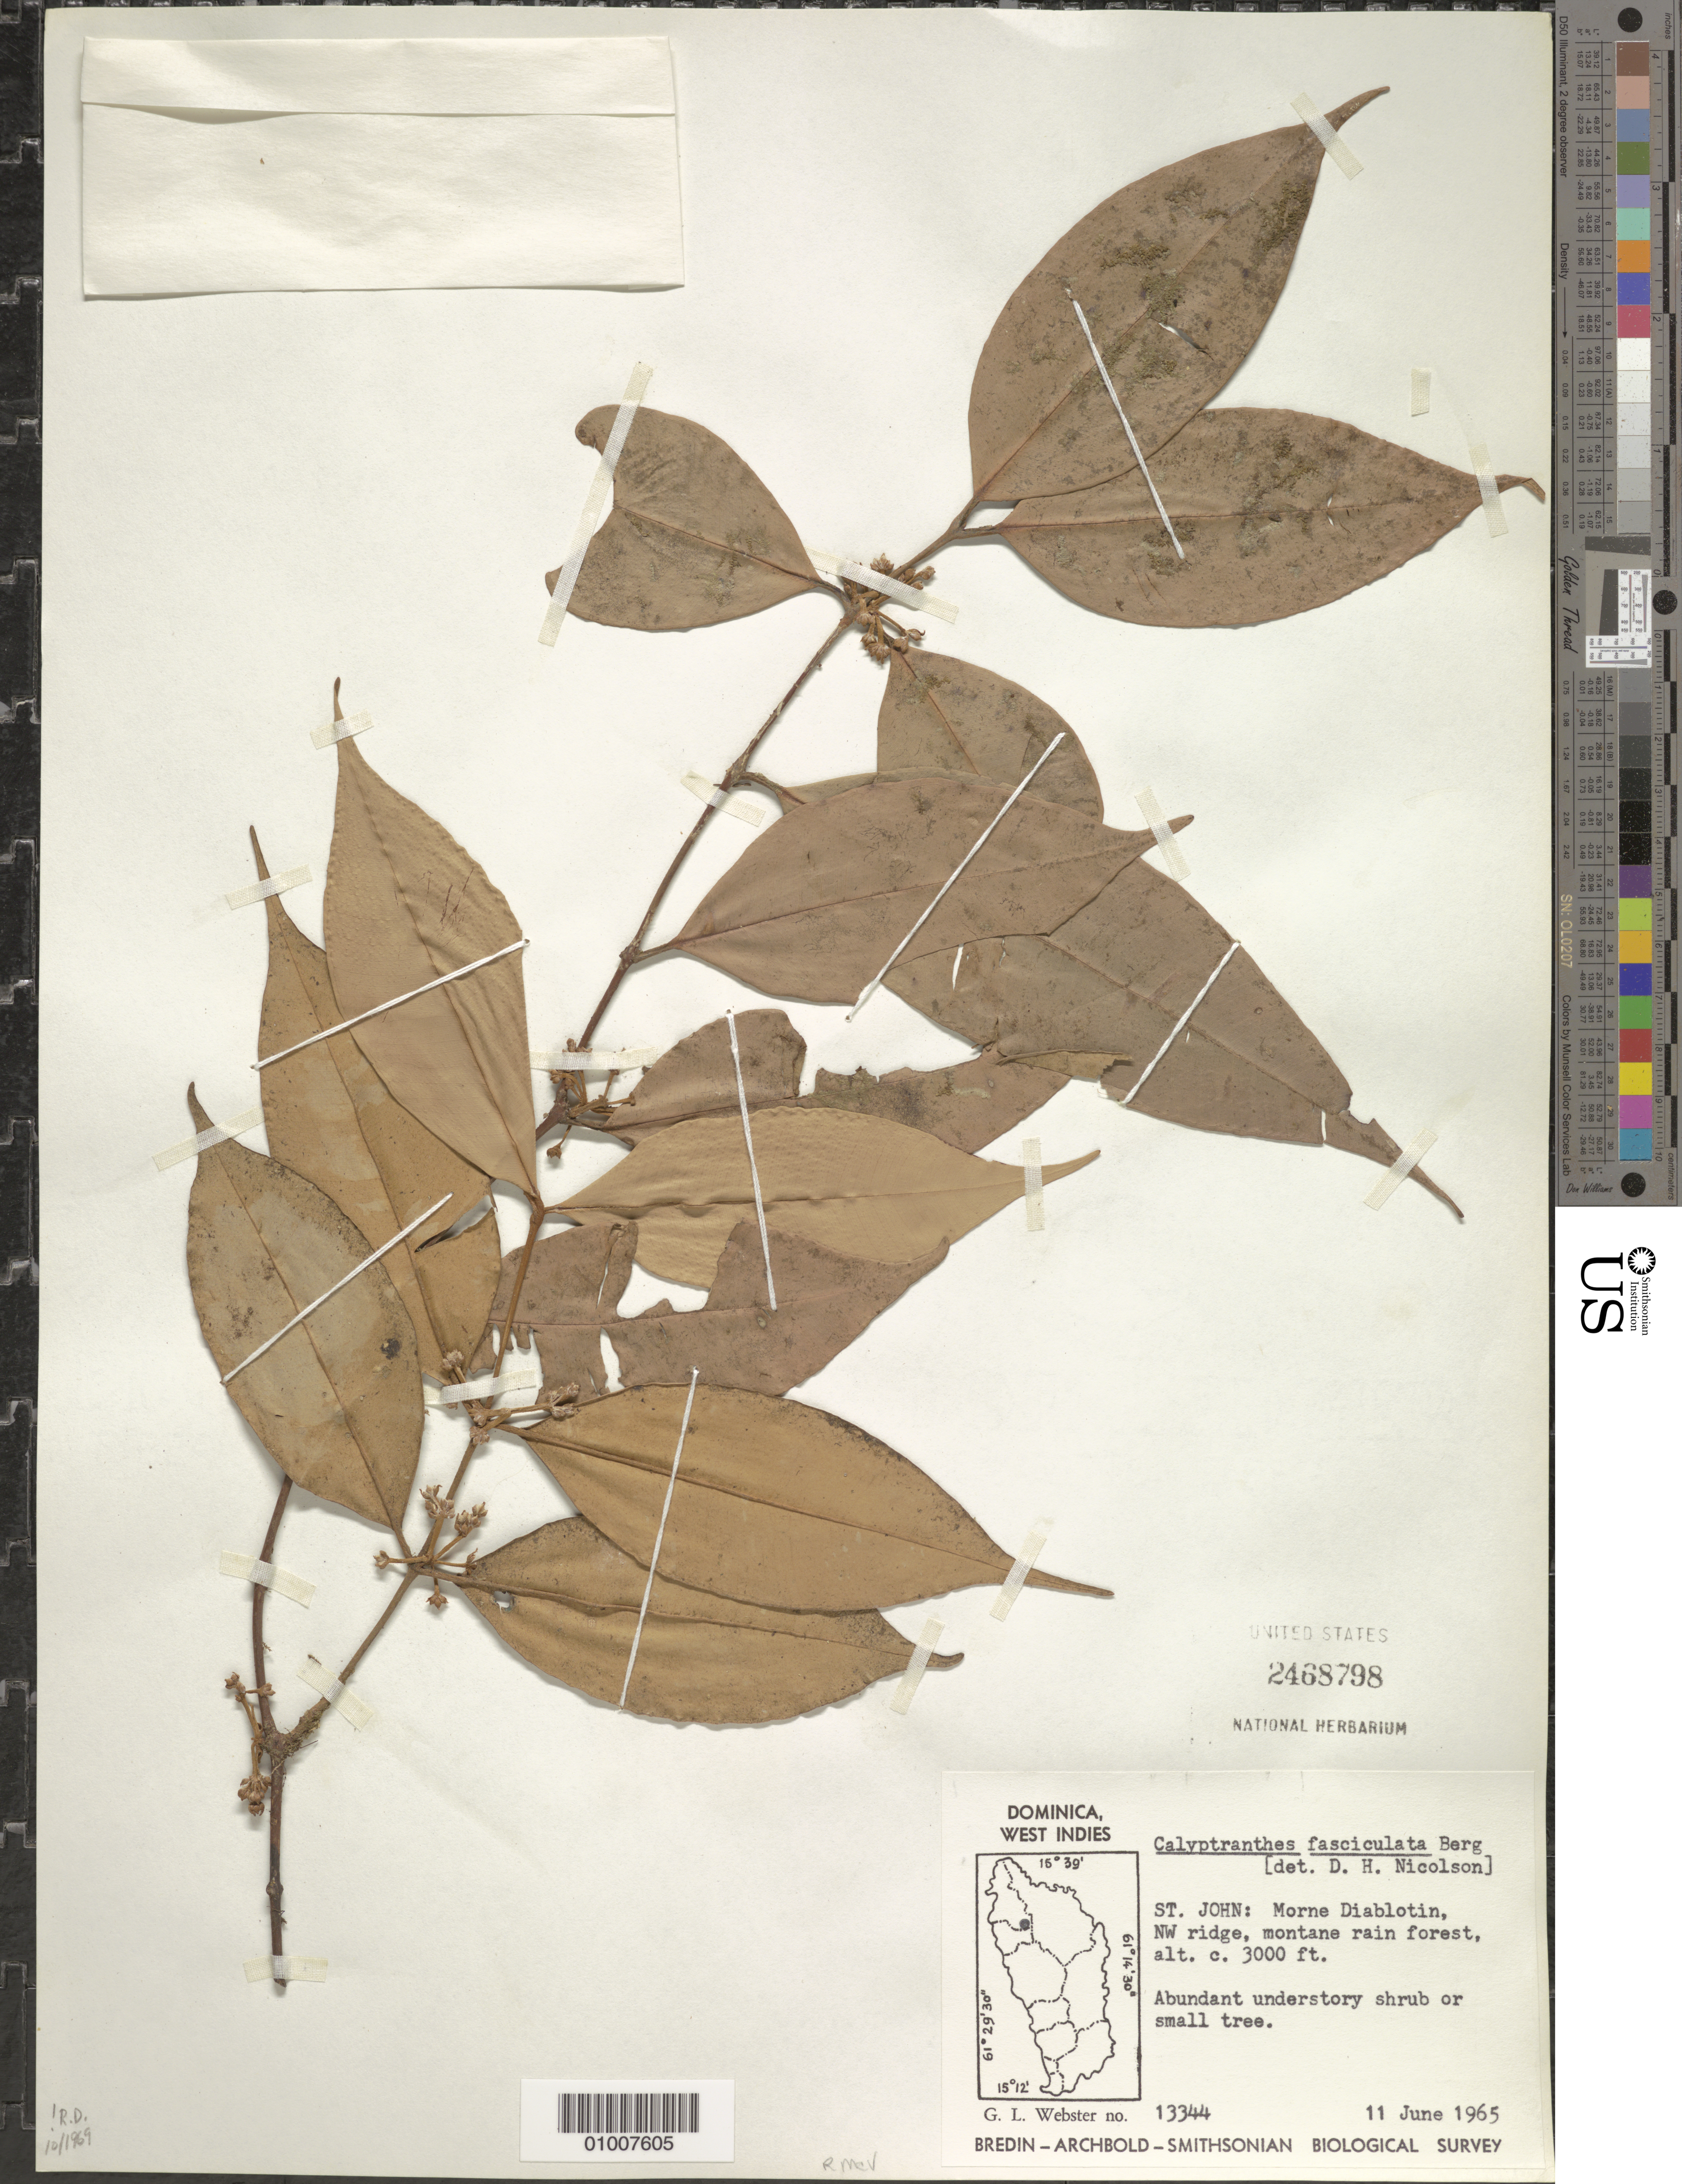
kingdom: Plantae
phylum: Tracheophyta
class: Magnoliopsida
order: Myrtales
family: Myrtaceae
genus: Myrcia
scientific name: Myrcia fasciculata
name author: (O. Berg) K. Campbell & K. Samra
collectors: G. L. Webster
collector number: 13344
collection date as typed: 11 Jun 1965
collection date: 1965-06-11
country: Dominica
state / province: St. John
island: Dominica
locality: Morne Diblotin, northwest ridge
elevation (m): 914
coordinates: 0 N, 0 E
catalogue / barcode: US 2468798